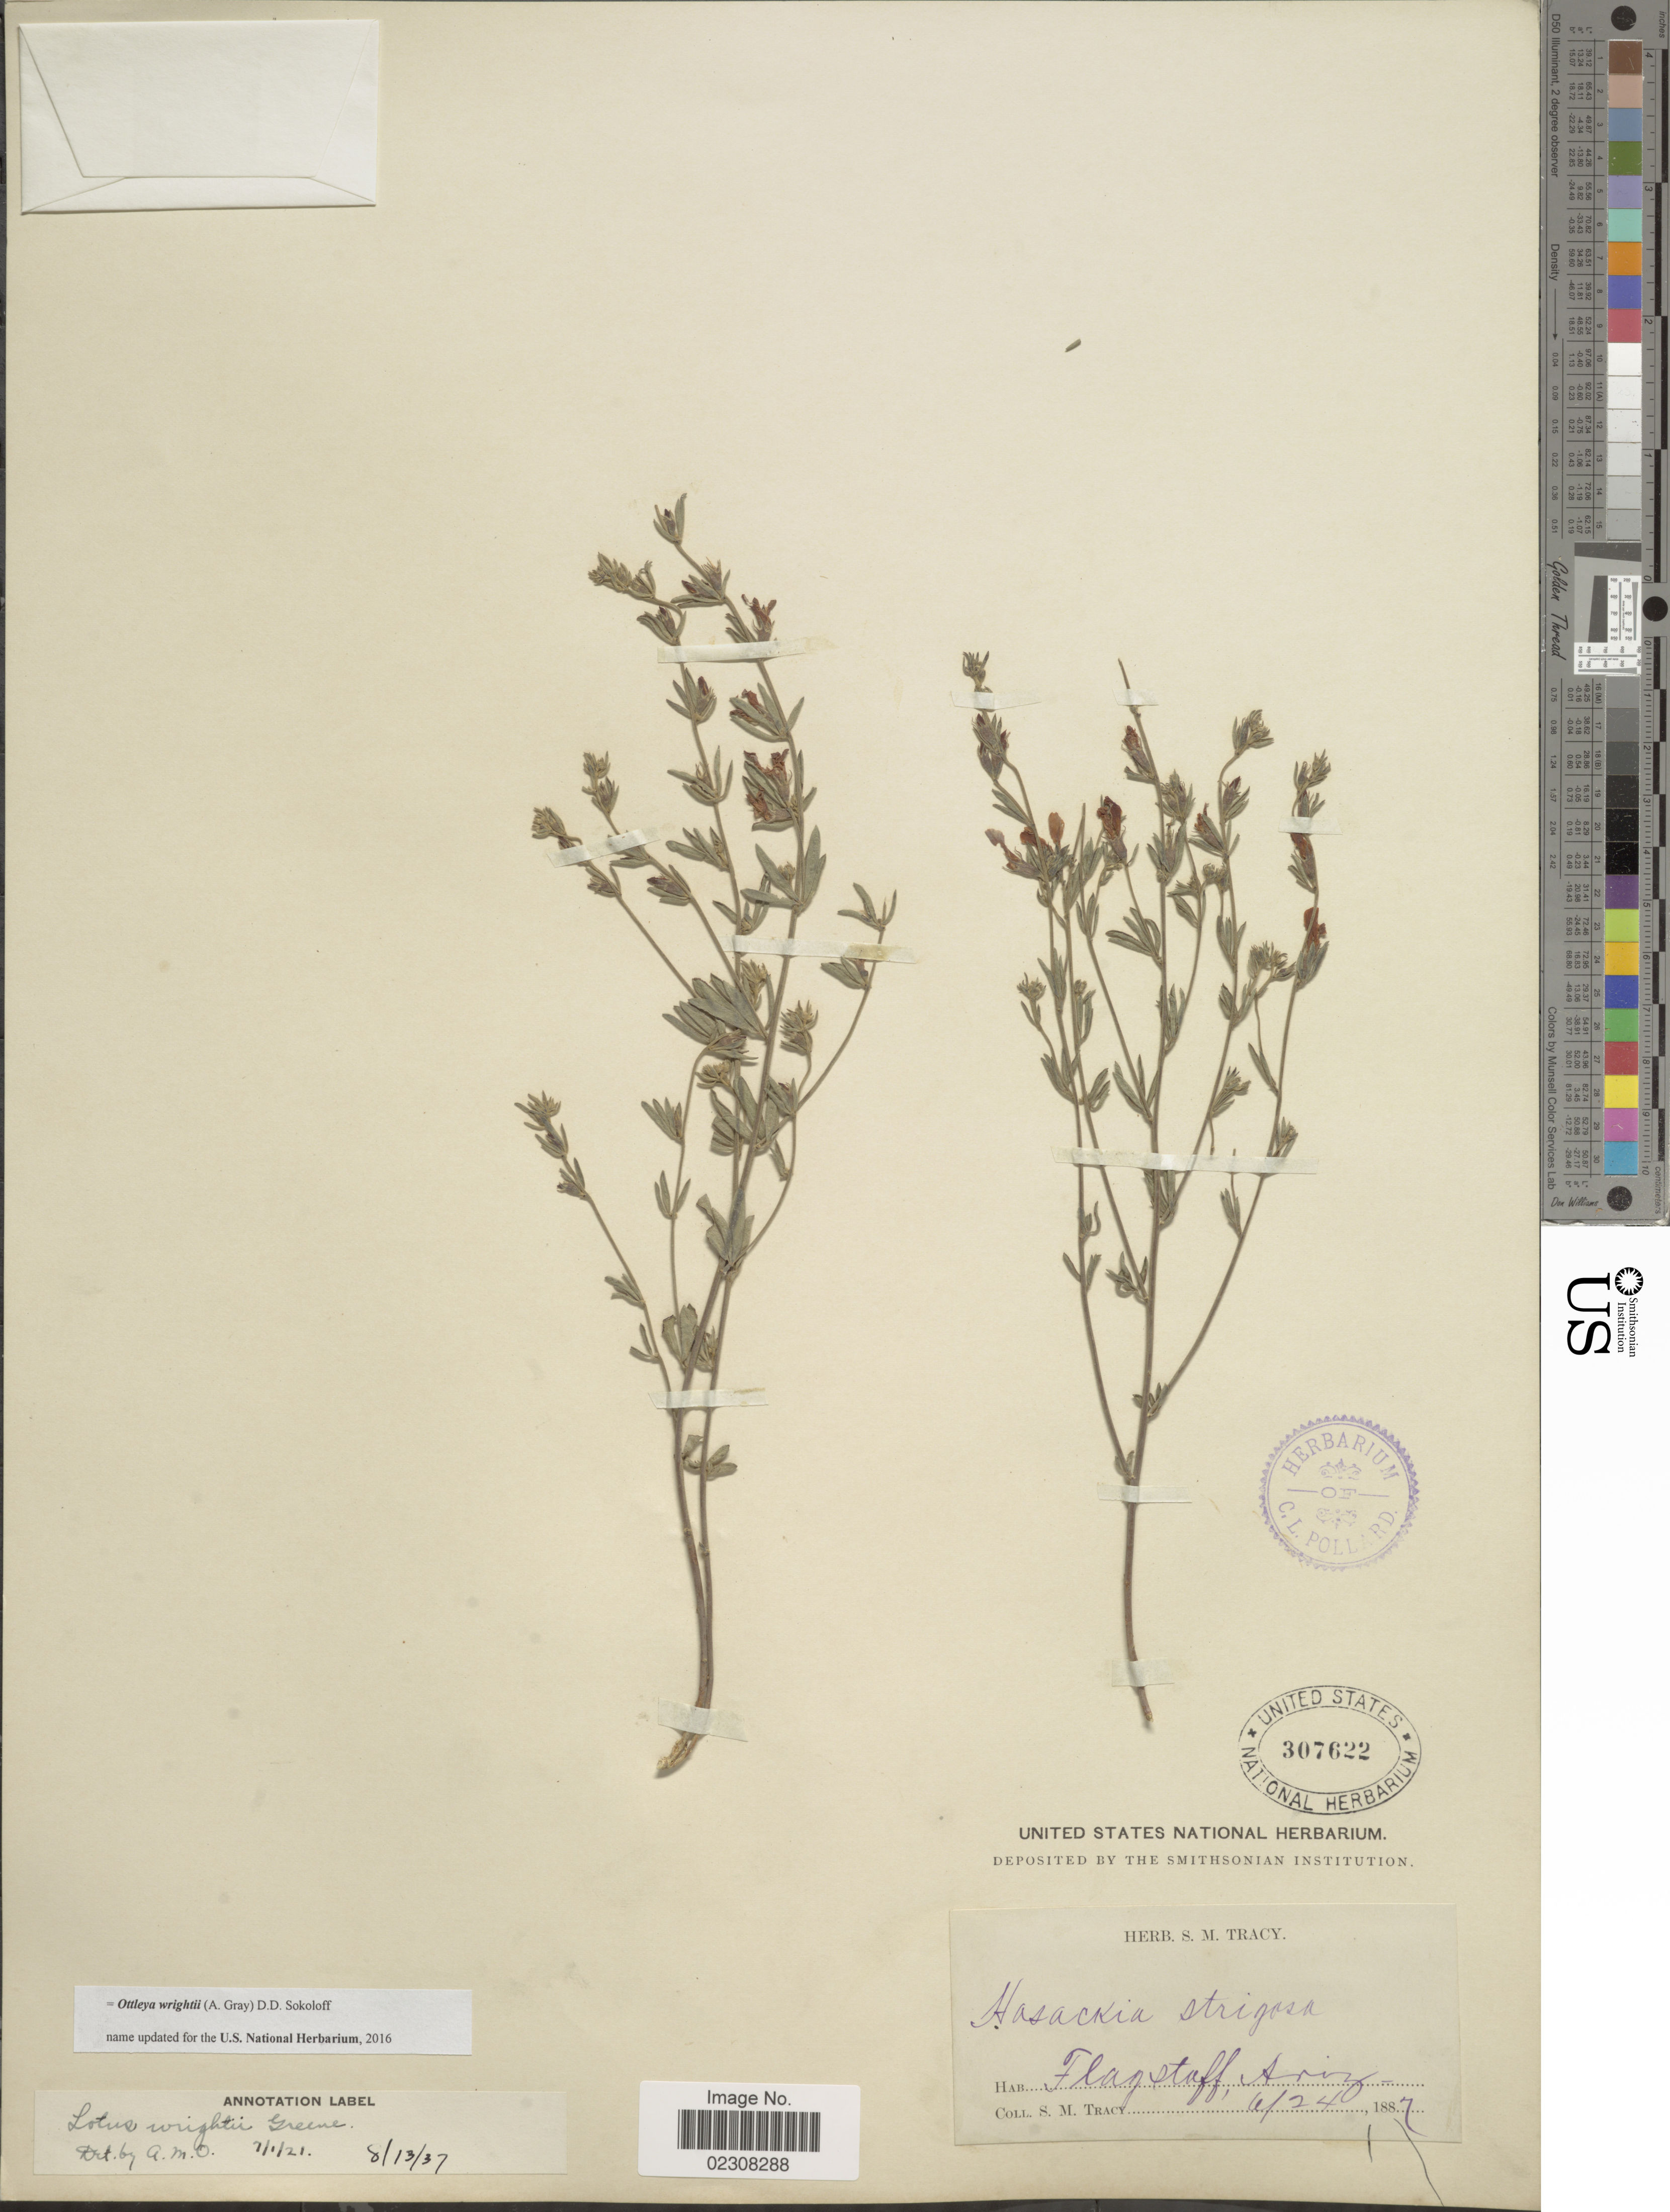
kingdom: Plantae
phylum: Tracheophyta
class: Magnoliopsida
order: Fabales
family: Fabaceae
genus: Ottleya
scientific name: Ottleya wrightii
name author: (A. Gray) D.D. Sokoloff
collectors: S. M. Tracy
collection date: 1887-04-24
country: United States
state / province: Arizona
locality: Flagstaff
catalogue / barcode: US 307622